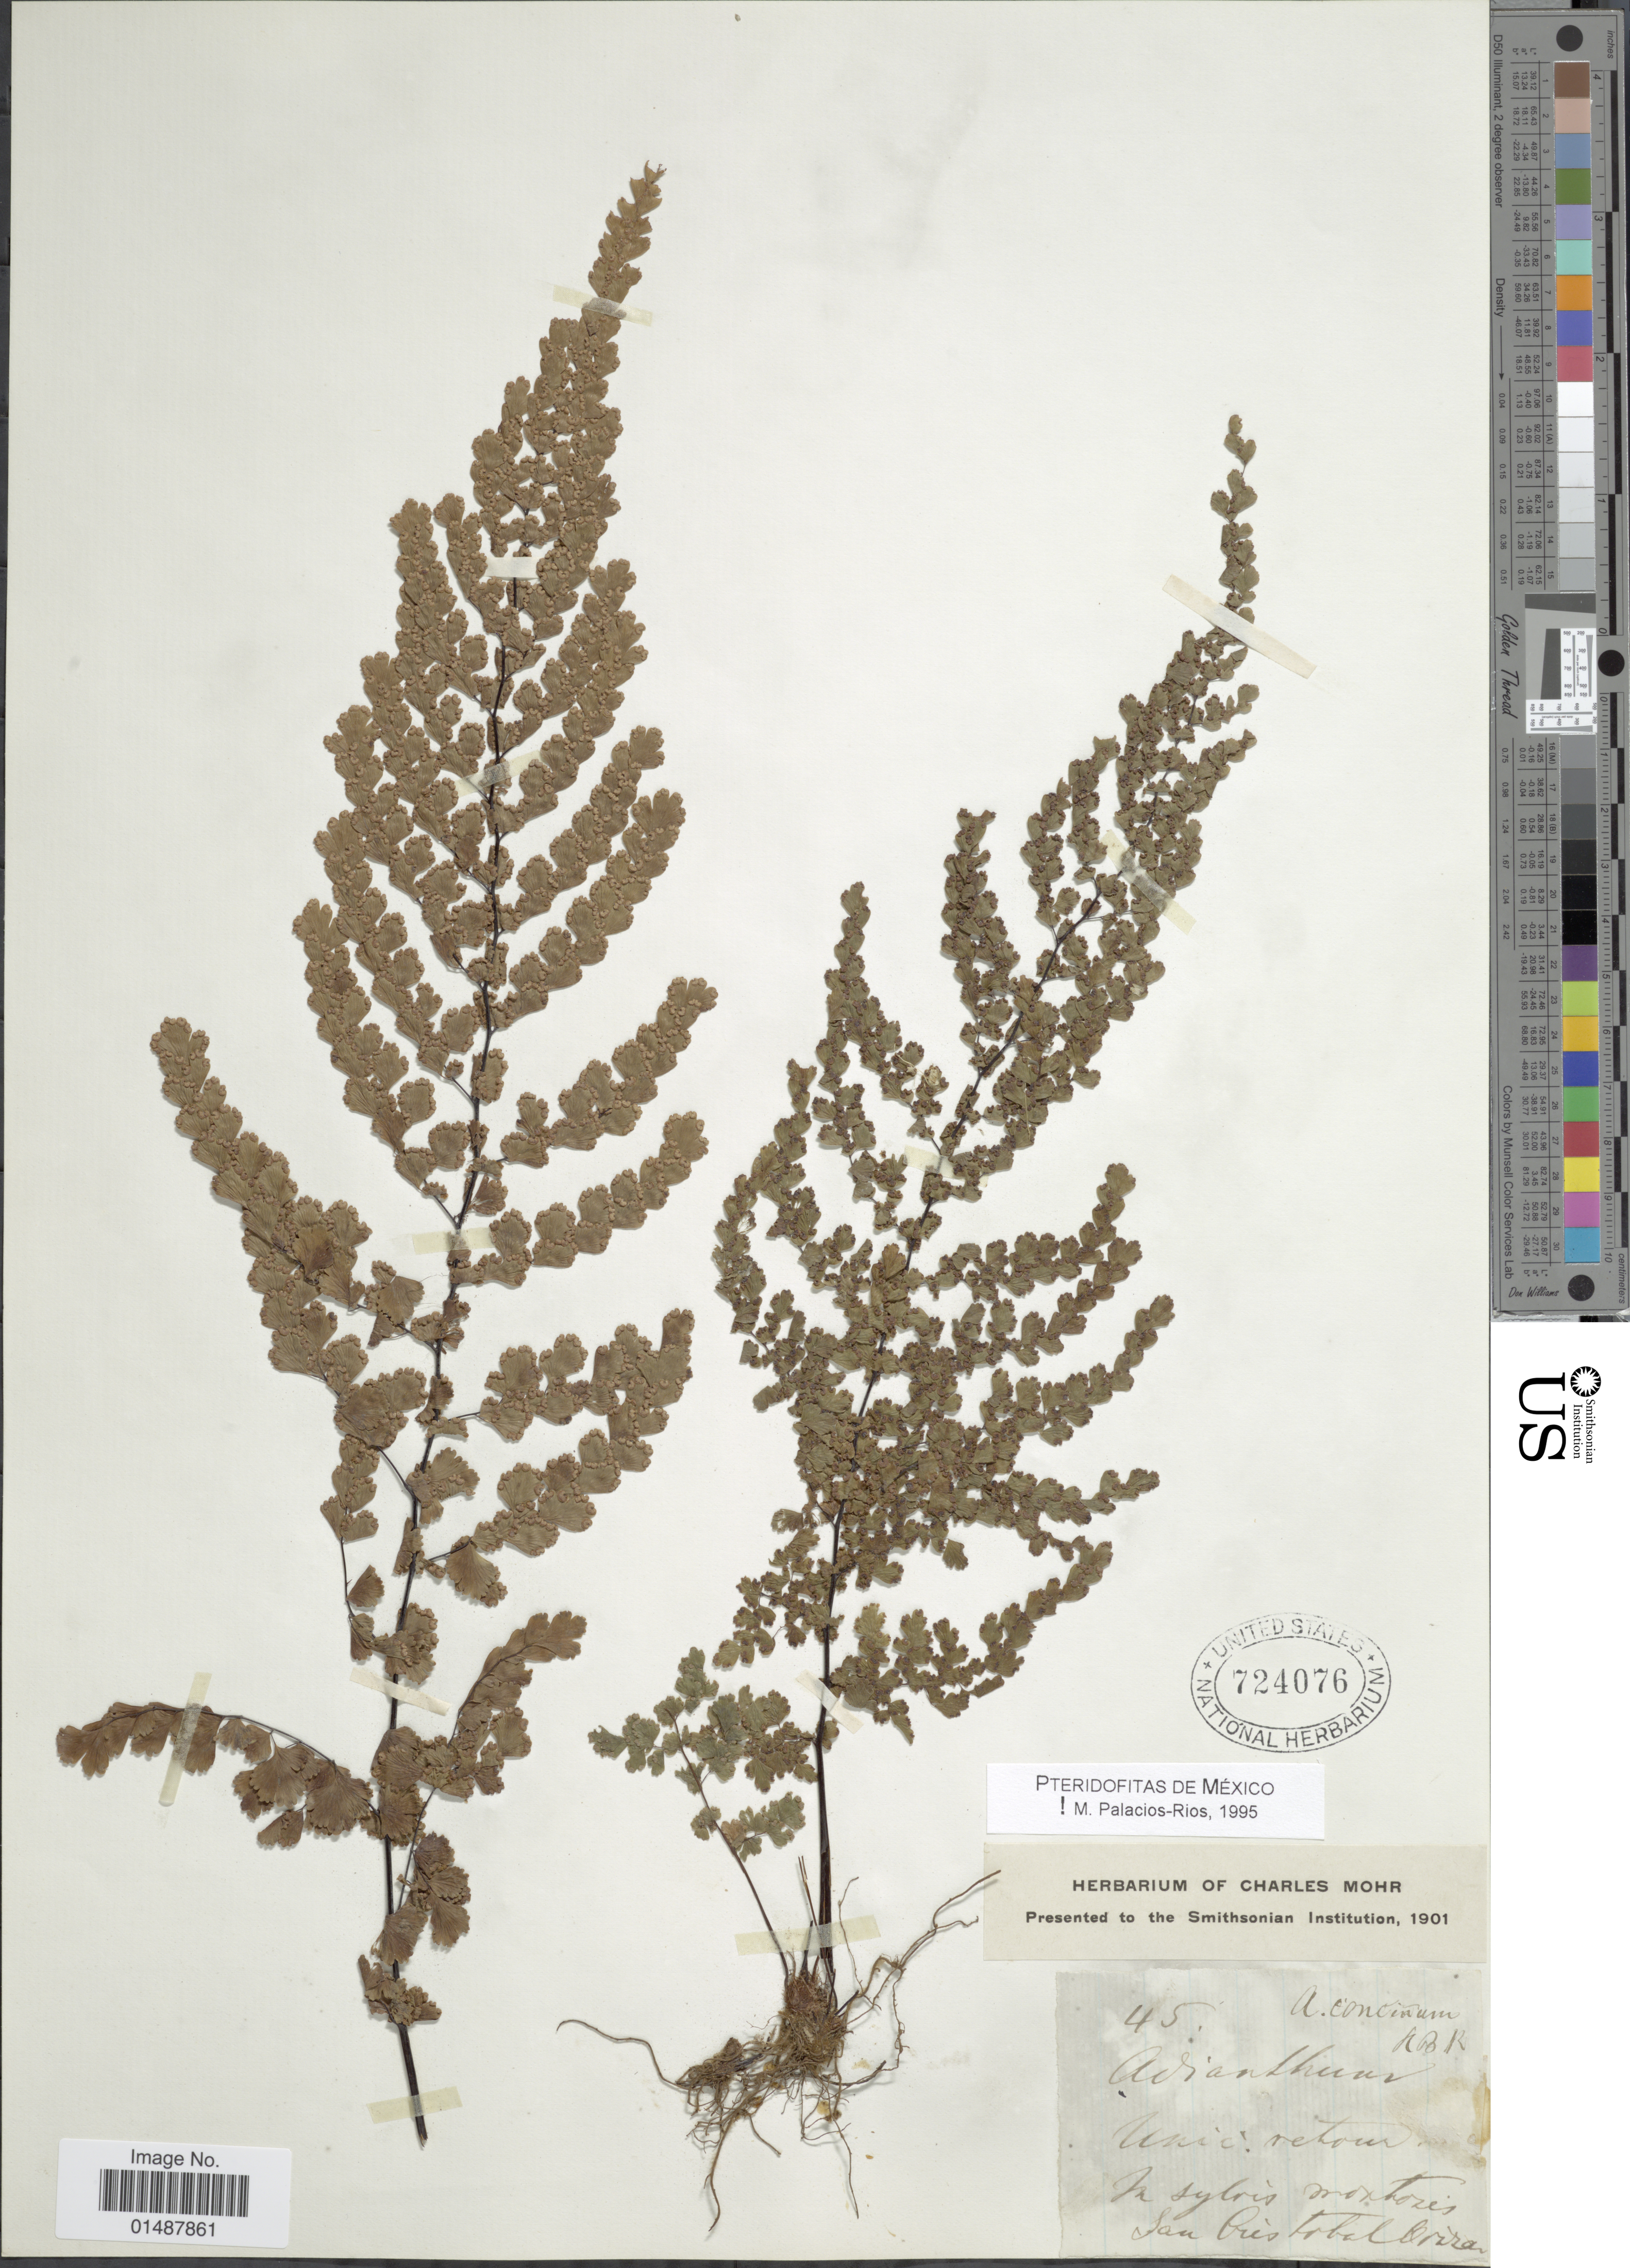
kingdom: Plantae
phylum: Tracheophyta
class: Polypodiopsida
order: Polypodiales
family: Pteridaceae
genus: Adiantum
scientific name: Adiantum concinnum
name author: Humb. & Bonpl. ex Willd.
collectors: Mohr, C. T. (herbarium)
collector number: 45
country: Mexico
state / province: Chiapas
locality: In sylvis montosis, San Cristobal, Oriza [interpreted]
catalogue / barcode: US 724076